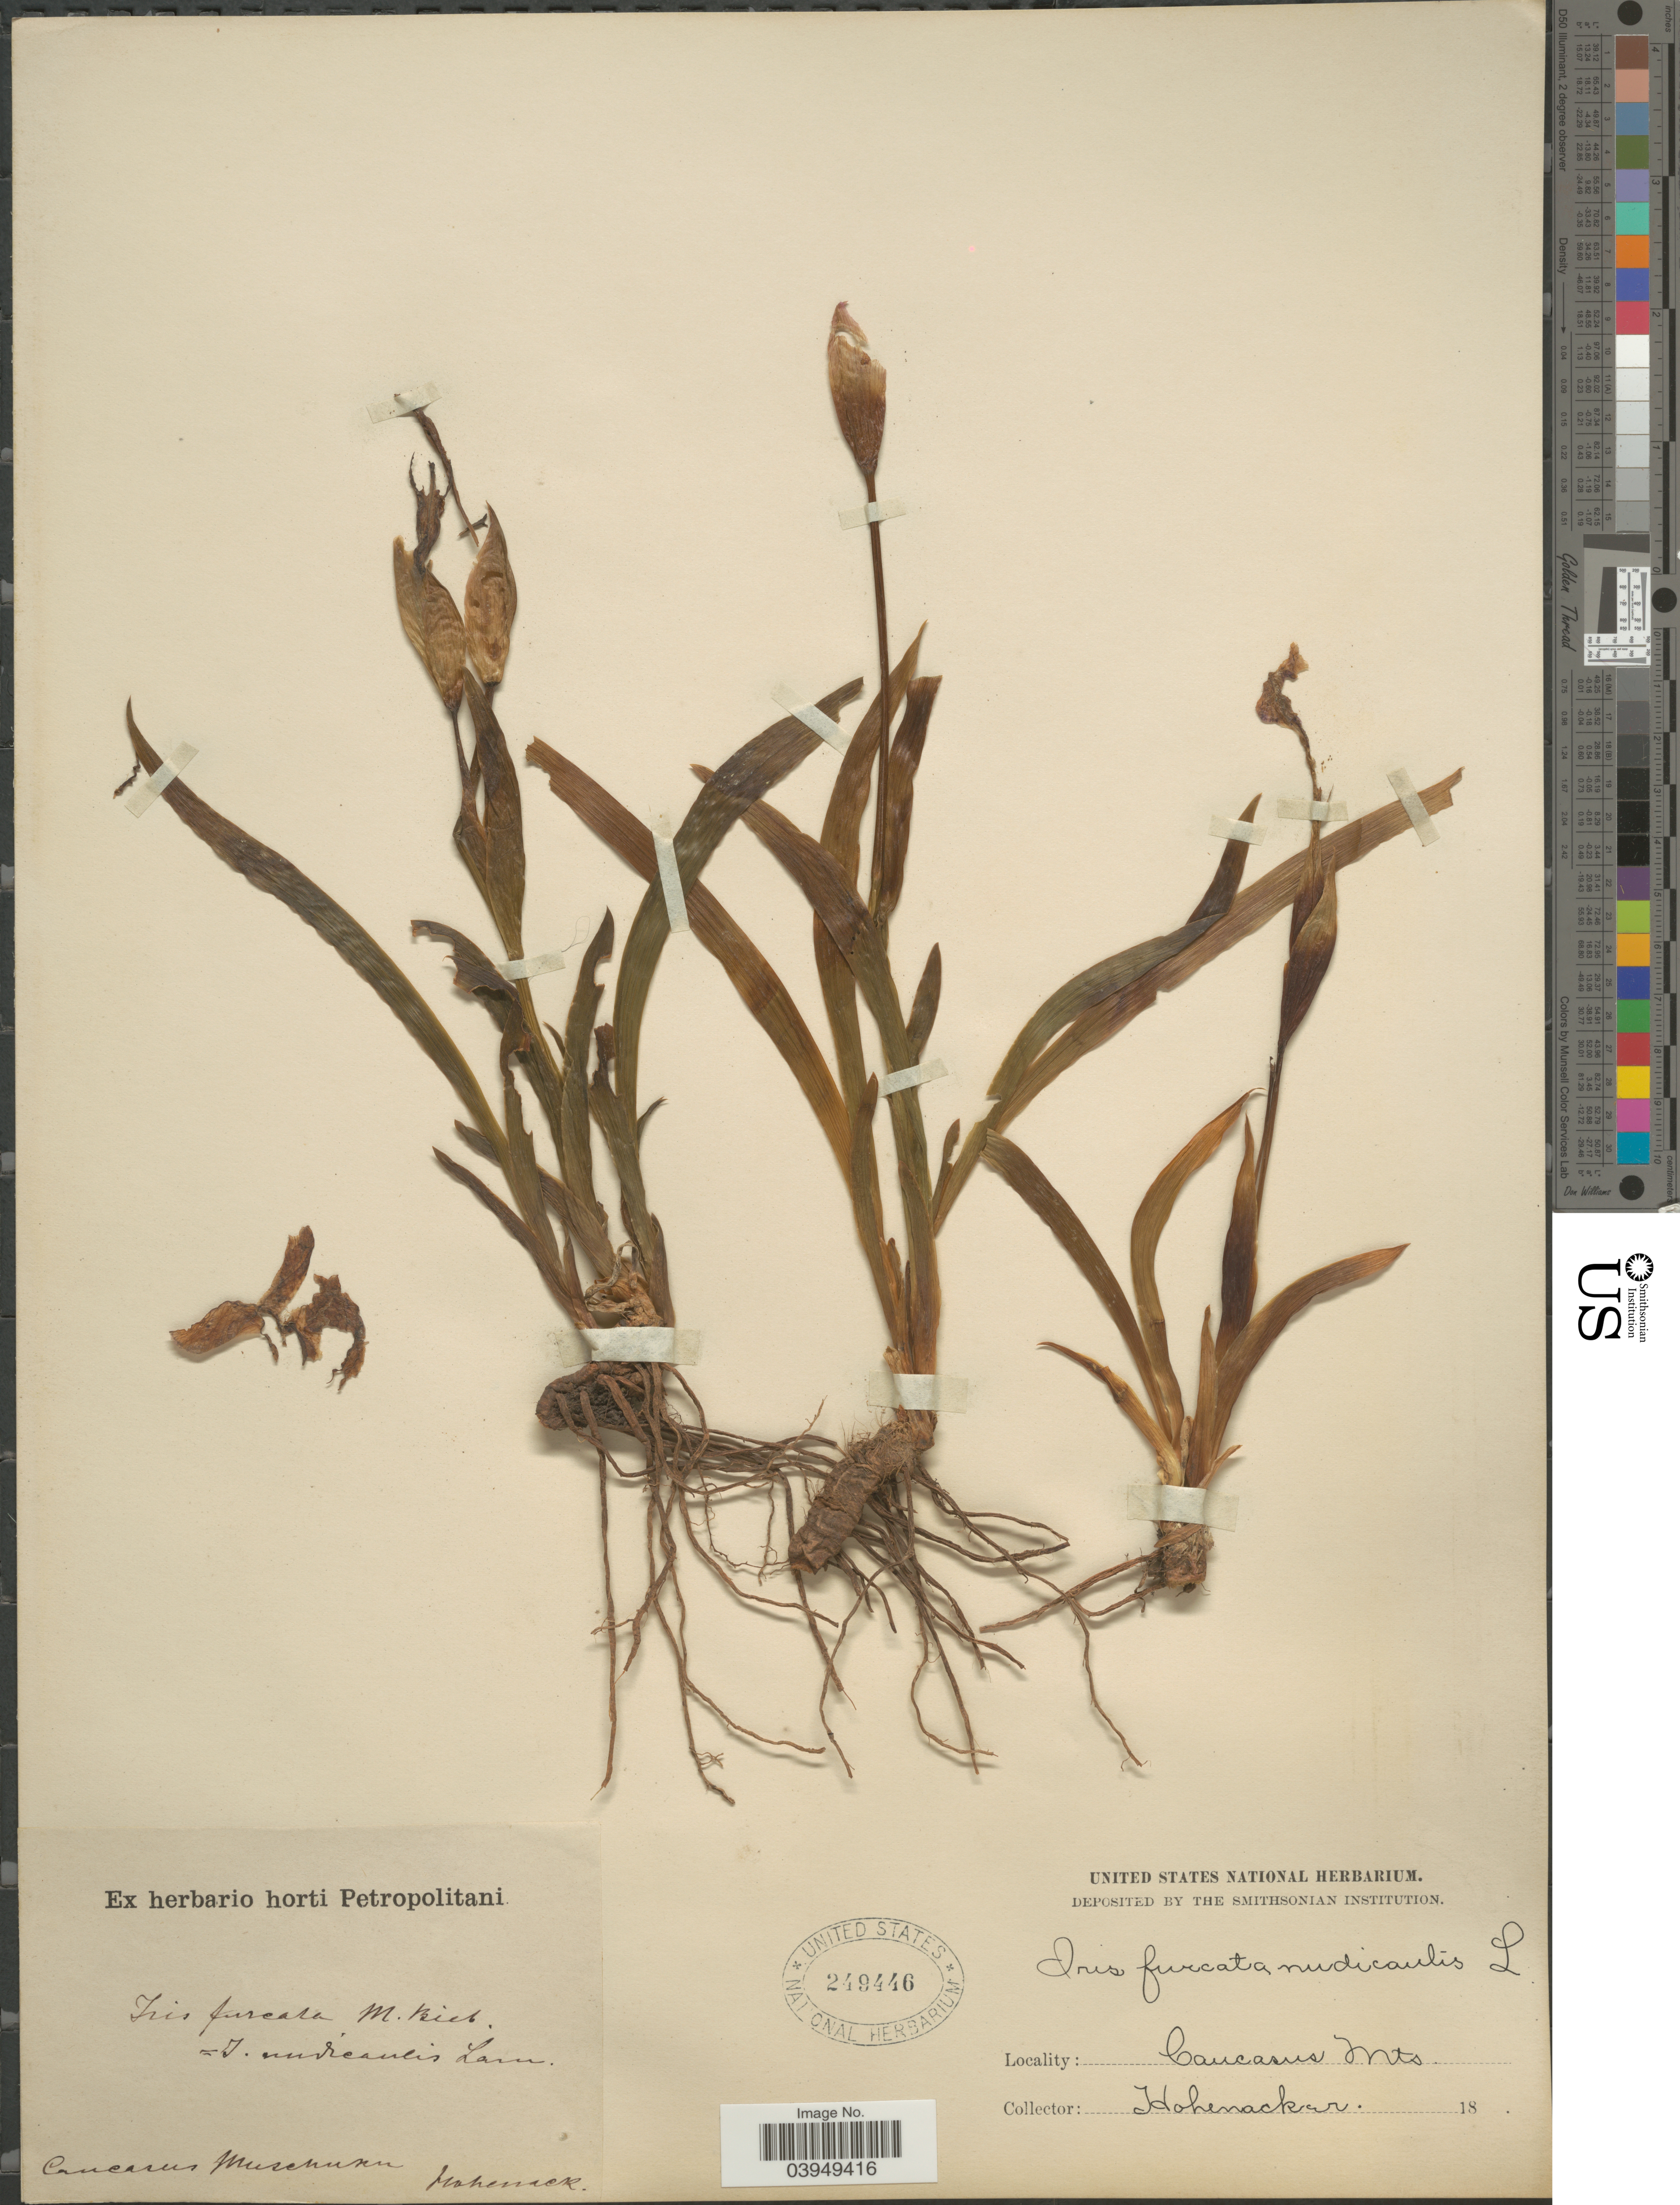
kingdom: Plantae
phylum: Tracheophyta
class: Liliopsida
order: Asparagales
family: Iridaceae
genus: Iris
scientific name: Iris furcata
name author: M. Bieb.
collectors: Hohenacker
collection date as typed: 18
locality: Caucasus Muschenn. Caucasus Mts.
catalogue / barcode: US 249446